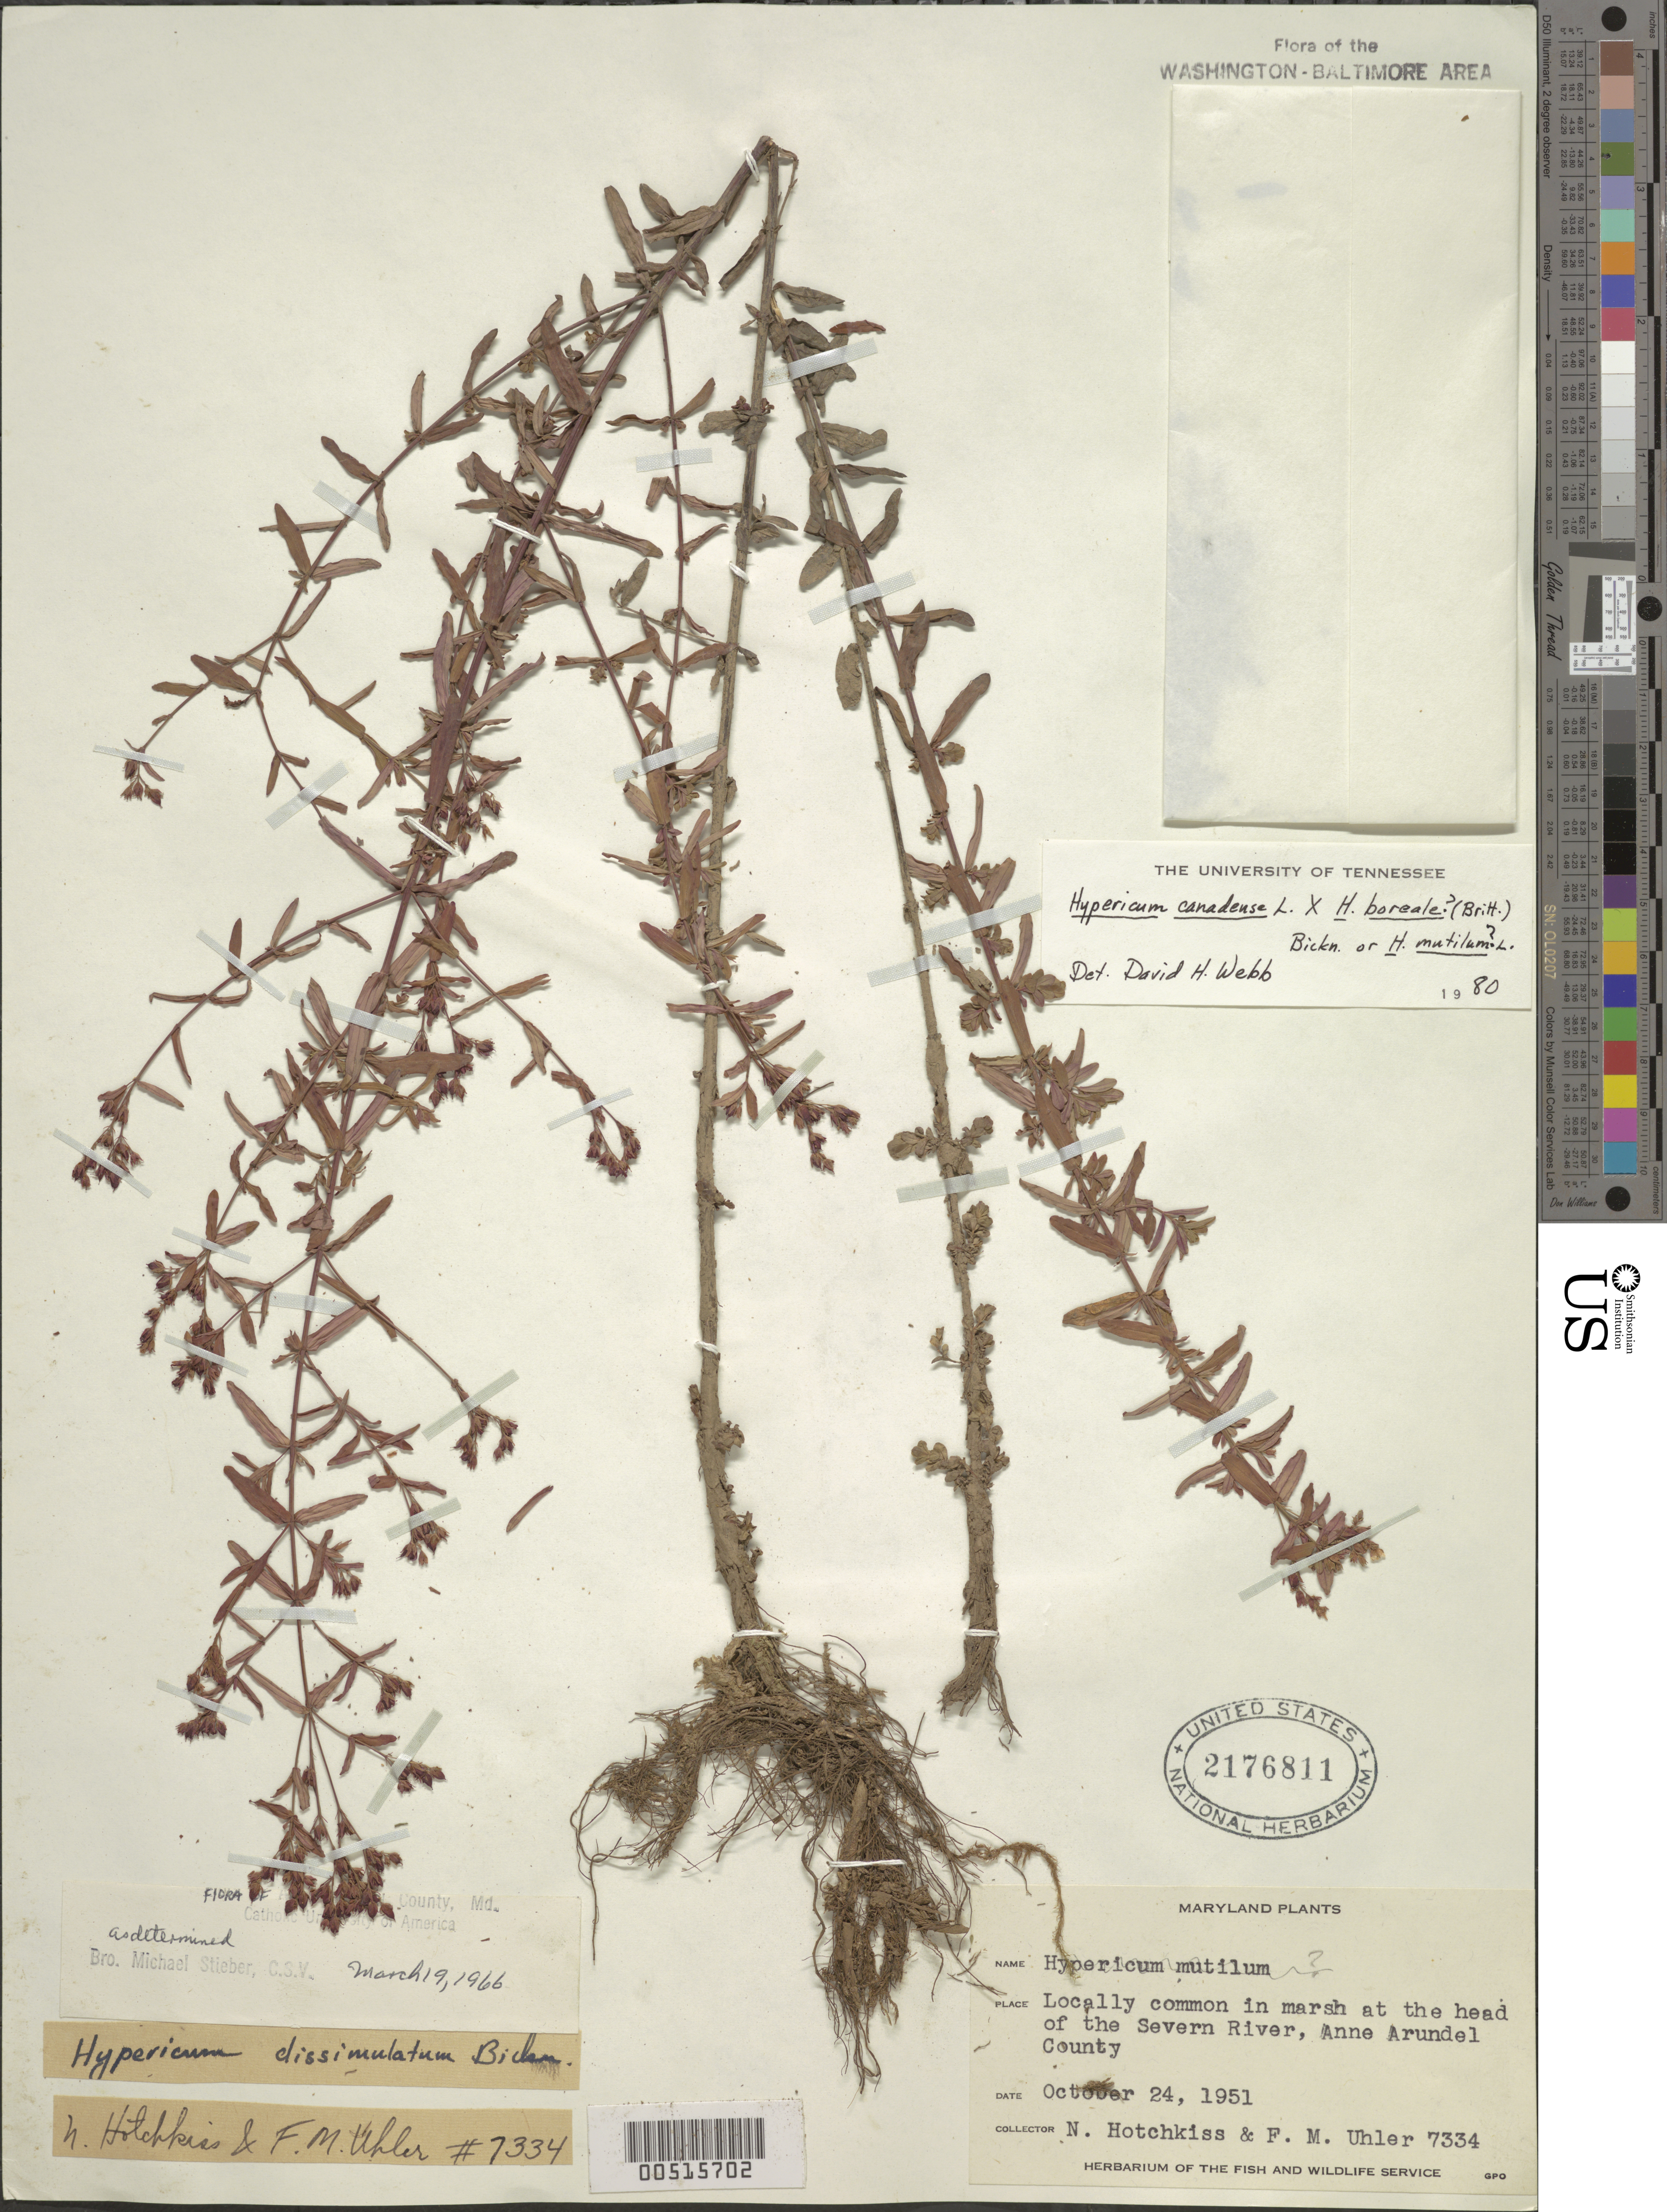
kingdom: Plantae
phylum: Tracheophyta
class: Magnoliopsida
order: Malpighiales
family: Hypericaceae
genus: Hypericum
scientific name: Hypericum canadense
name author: L.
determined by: Webb, D. H.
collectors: N. Hotchkiss & F. M. Uhler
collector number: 7334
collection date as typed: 24 Oct 1951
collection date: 1951-10-24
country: United States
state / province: Maryland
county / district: Anne Arundel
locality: Severn River, head of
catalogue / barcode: US 2176811